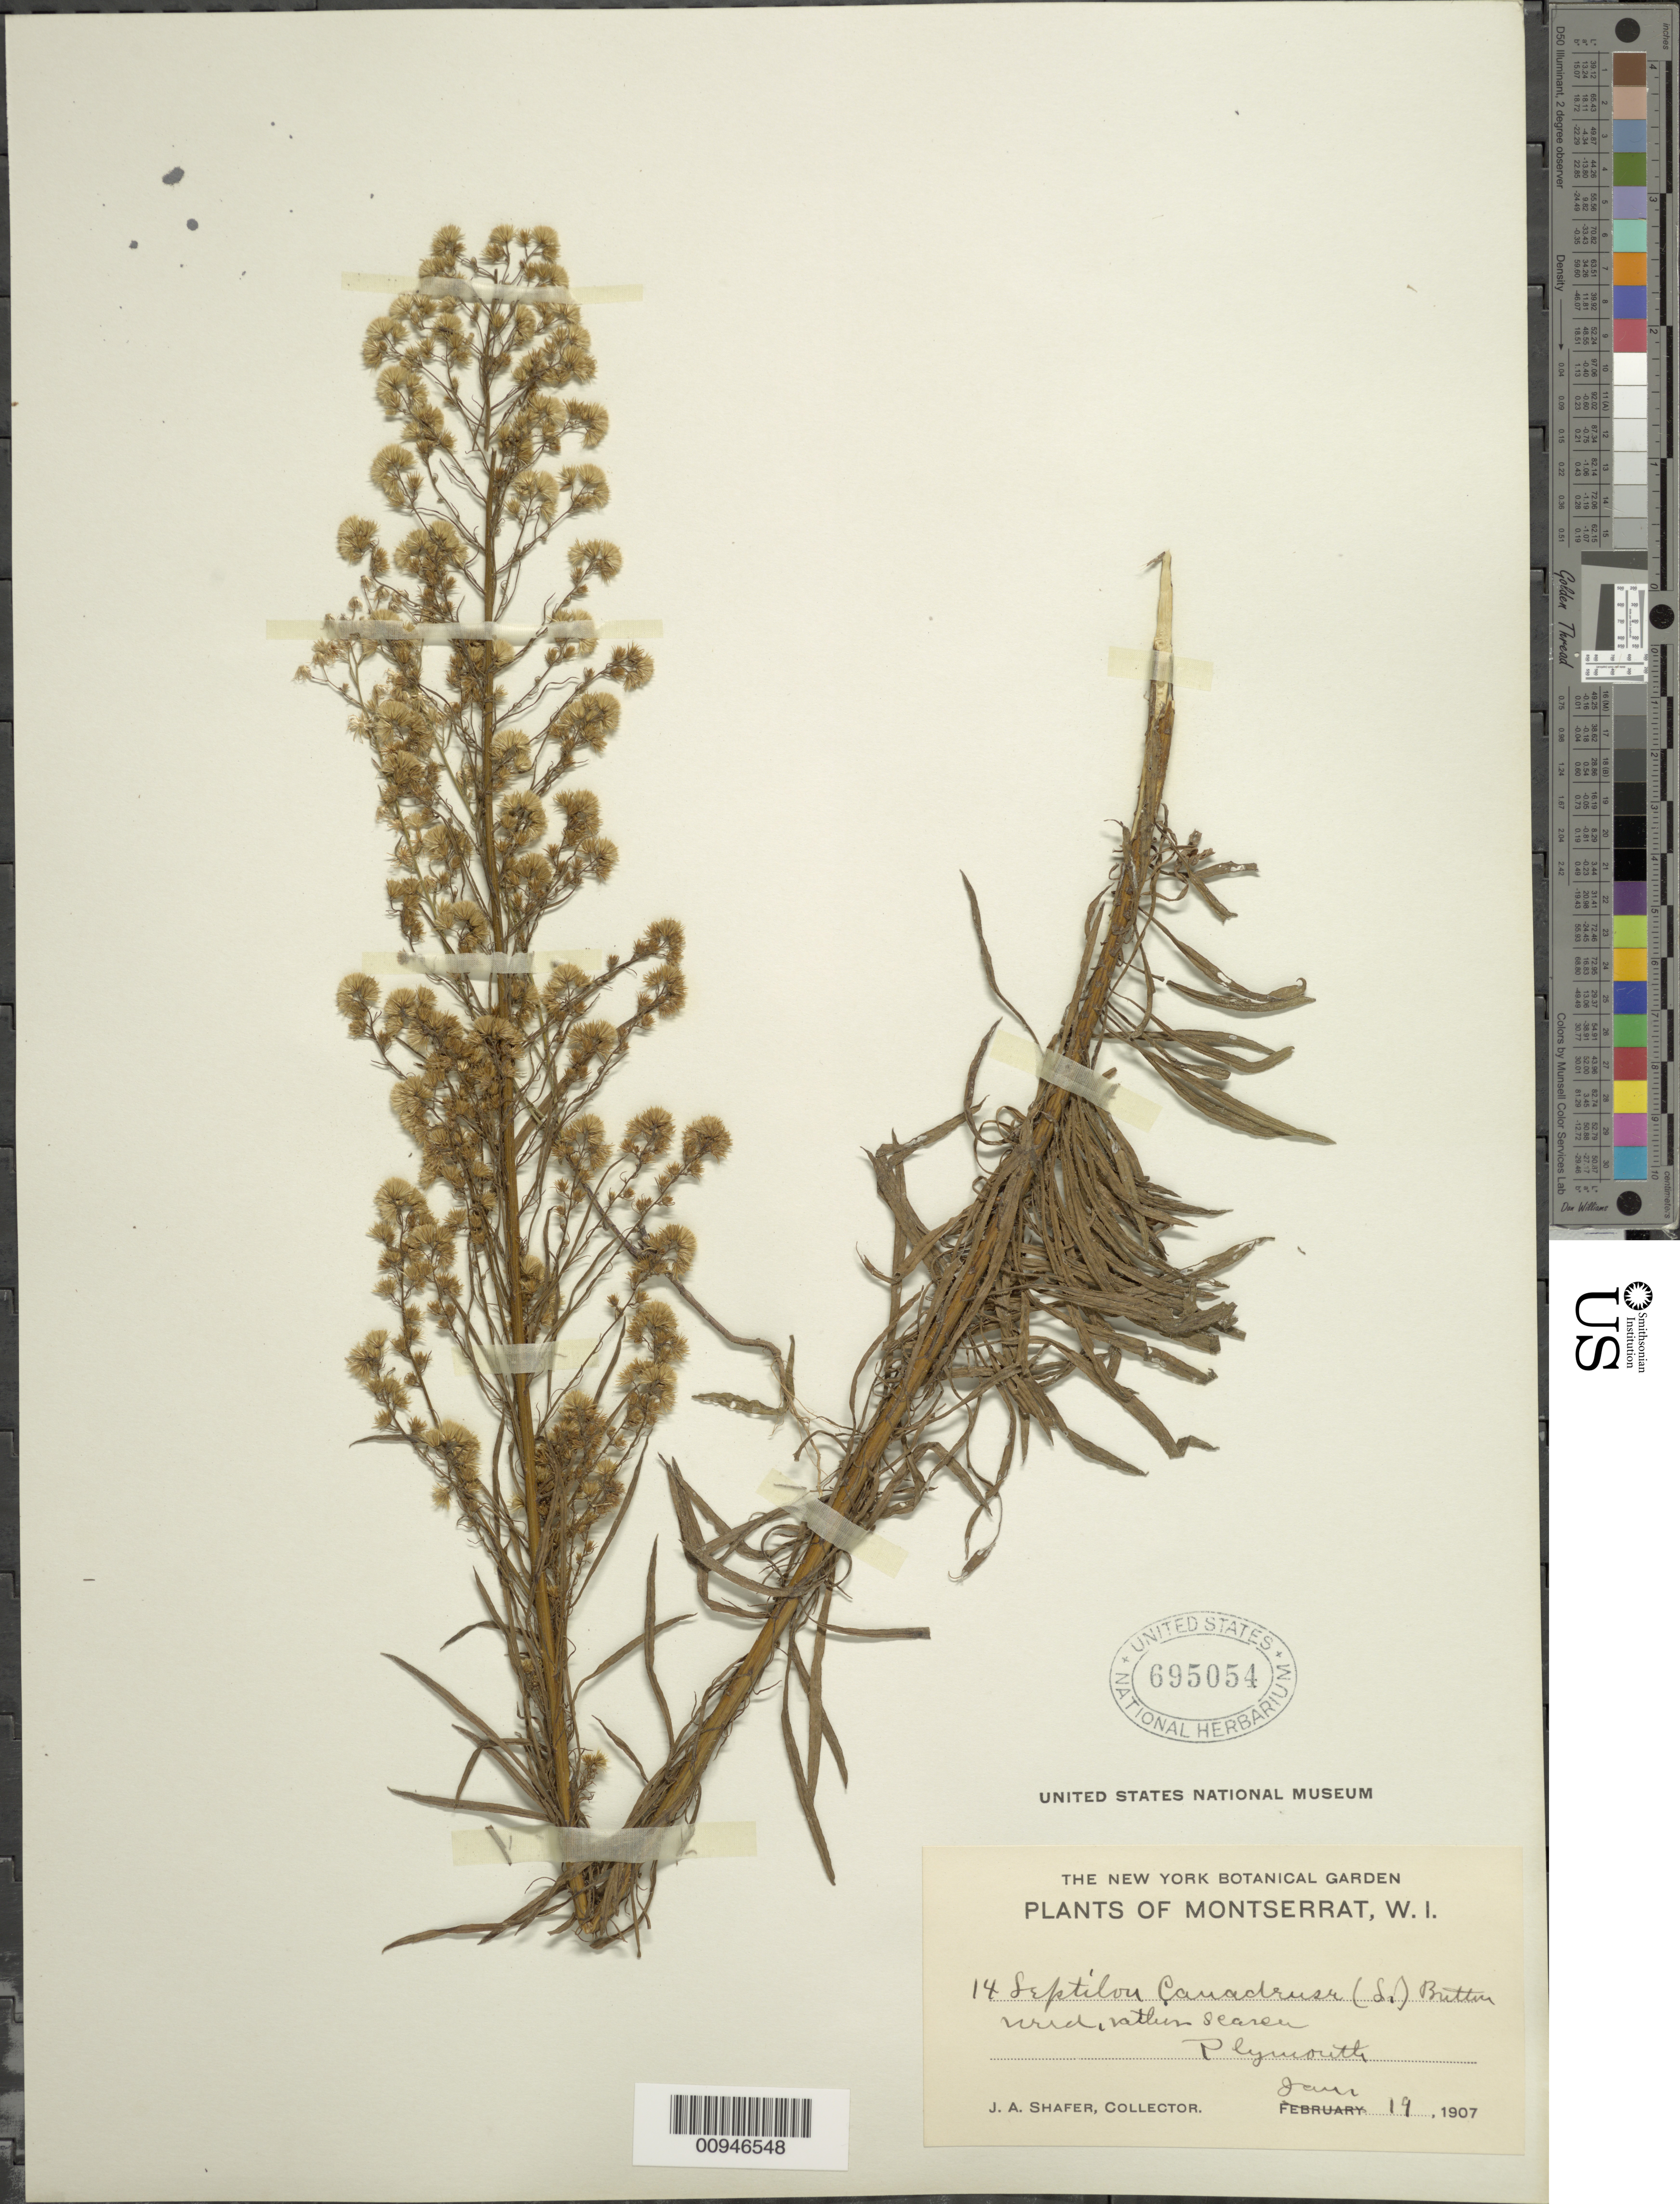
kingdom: Plantae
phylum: Tracheophyta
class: Magnoliopsida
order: Asterales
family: Asteraceae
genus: Conyza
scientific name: Conyza canadensis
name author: (L.) Cronq.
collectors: J. A. Shafer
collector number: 14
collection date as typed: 19 Jan 1907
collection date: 1907-01-19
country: Montserrat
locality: Plymouth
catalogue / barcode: US 695054